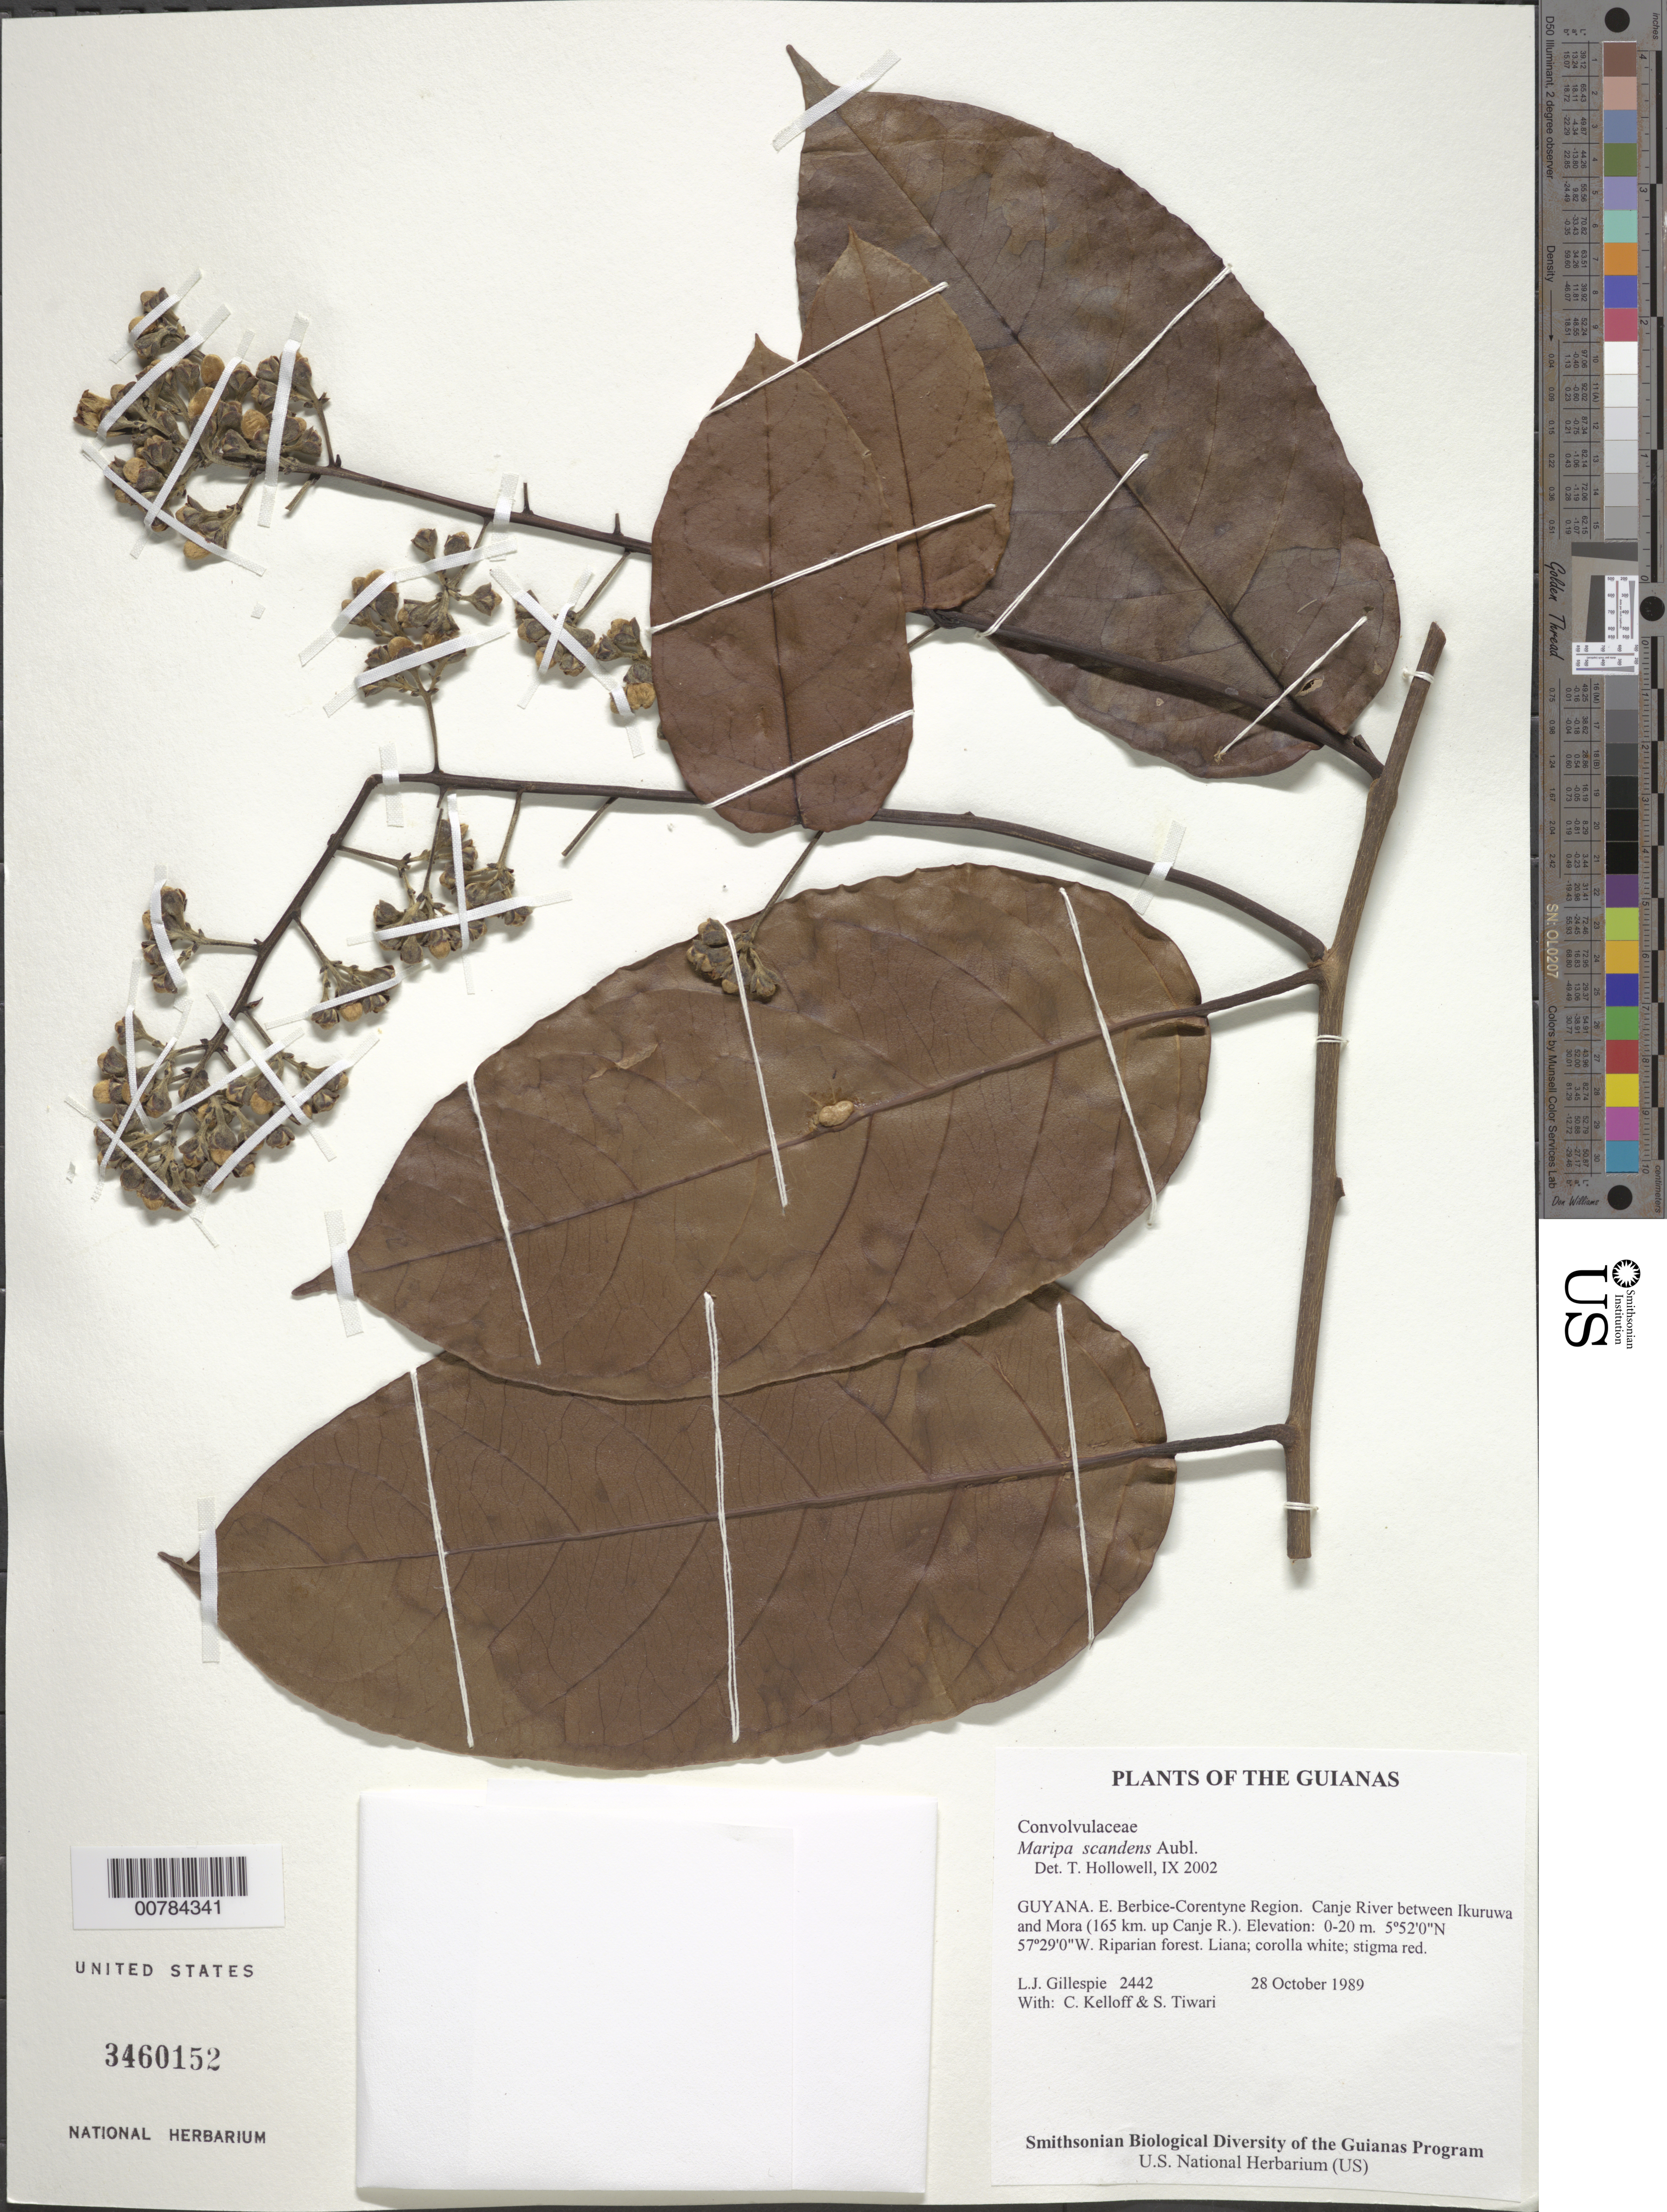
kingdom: Plantae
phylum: Tracheophyta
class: Magnoliopsida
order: Solanales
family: Convolvulaceae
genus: Maripa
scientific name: Maripa scandens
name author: Aubl.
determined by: Hollowell, T. H., (BOT), Smithsonian Institution - National Museum of Natural History (UNITED STATES)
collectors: L. J. Gillespie, C. L. Kelloff & S. Tiwari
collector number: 2442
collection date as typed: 28 October 1989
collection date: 1989-10-28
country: Guyana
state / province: E. Berbice-Corentyne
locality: Canje River between Ikuruwa and Mora (165 km. up Canje R.)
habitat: Riparian forest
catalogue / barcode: US 3460152